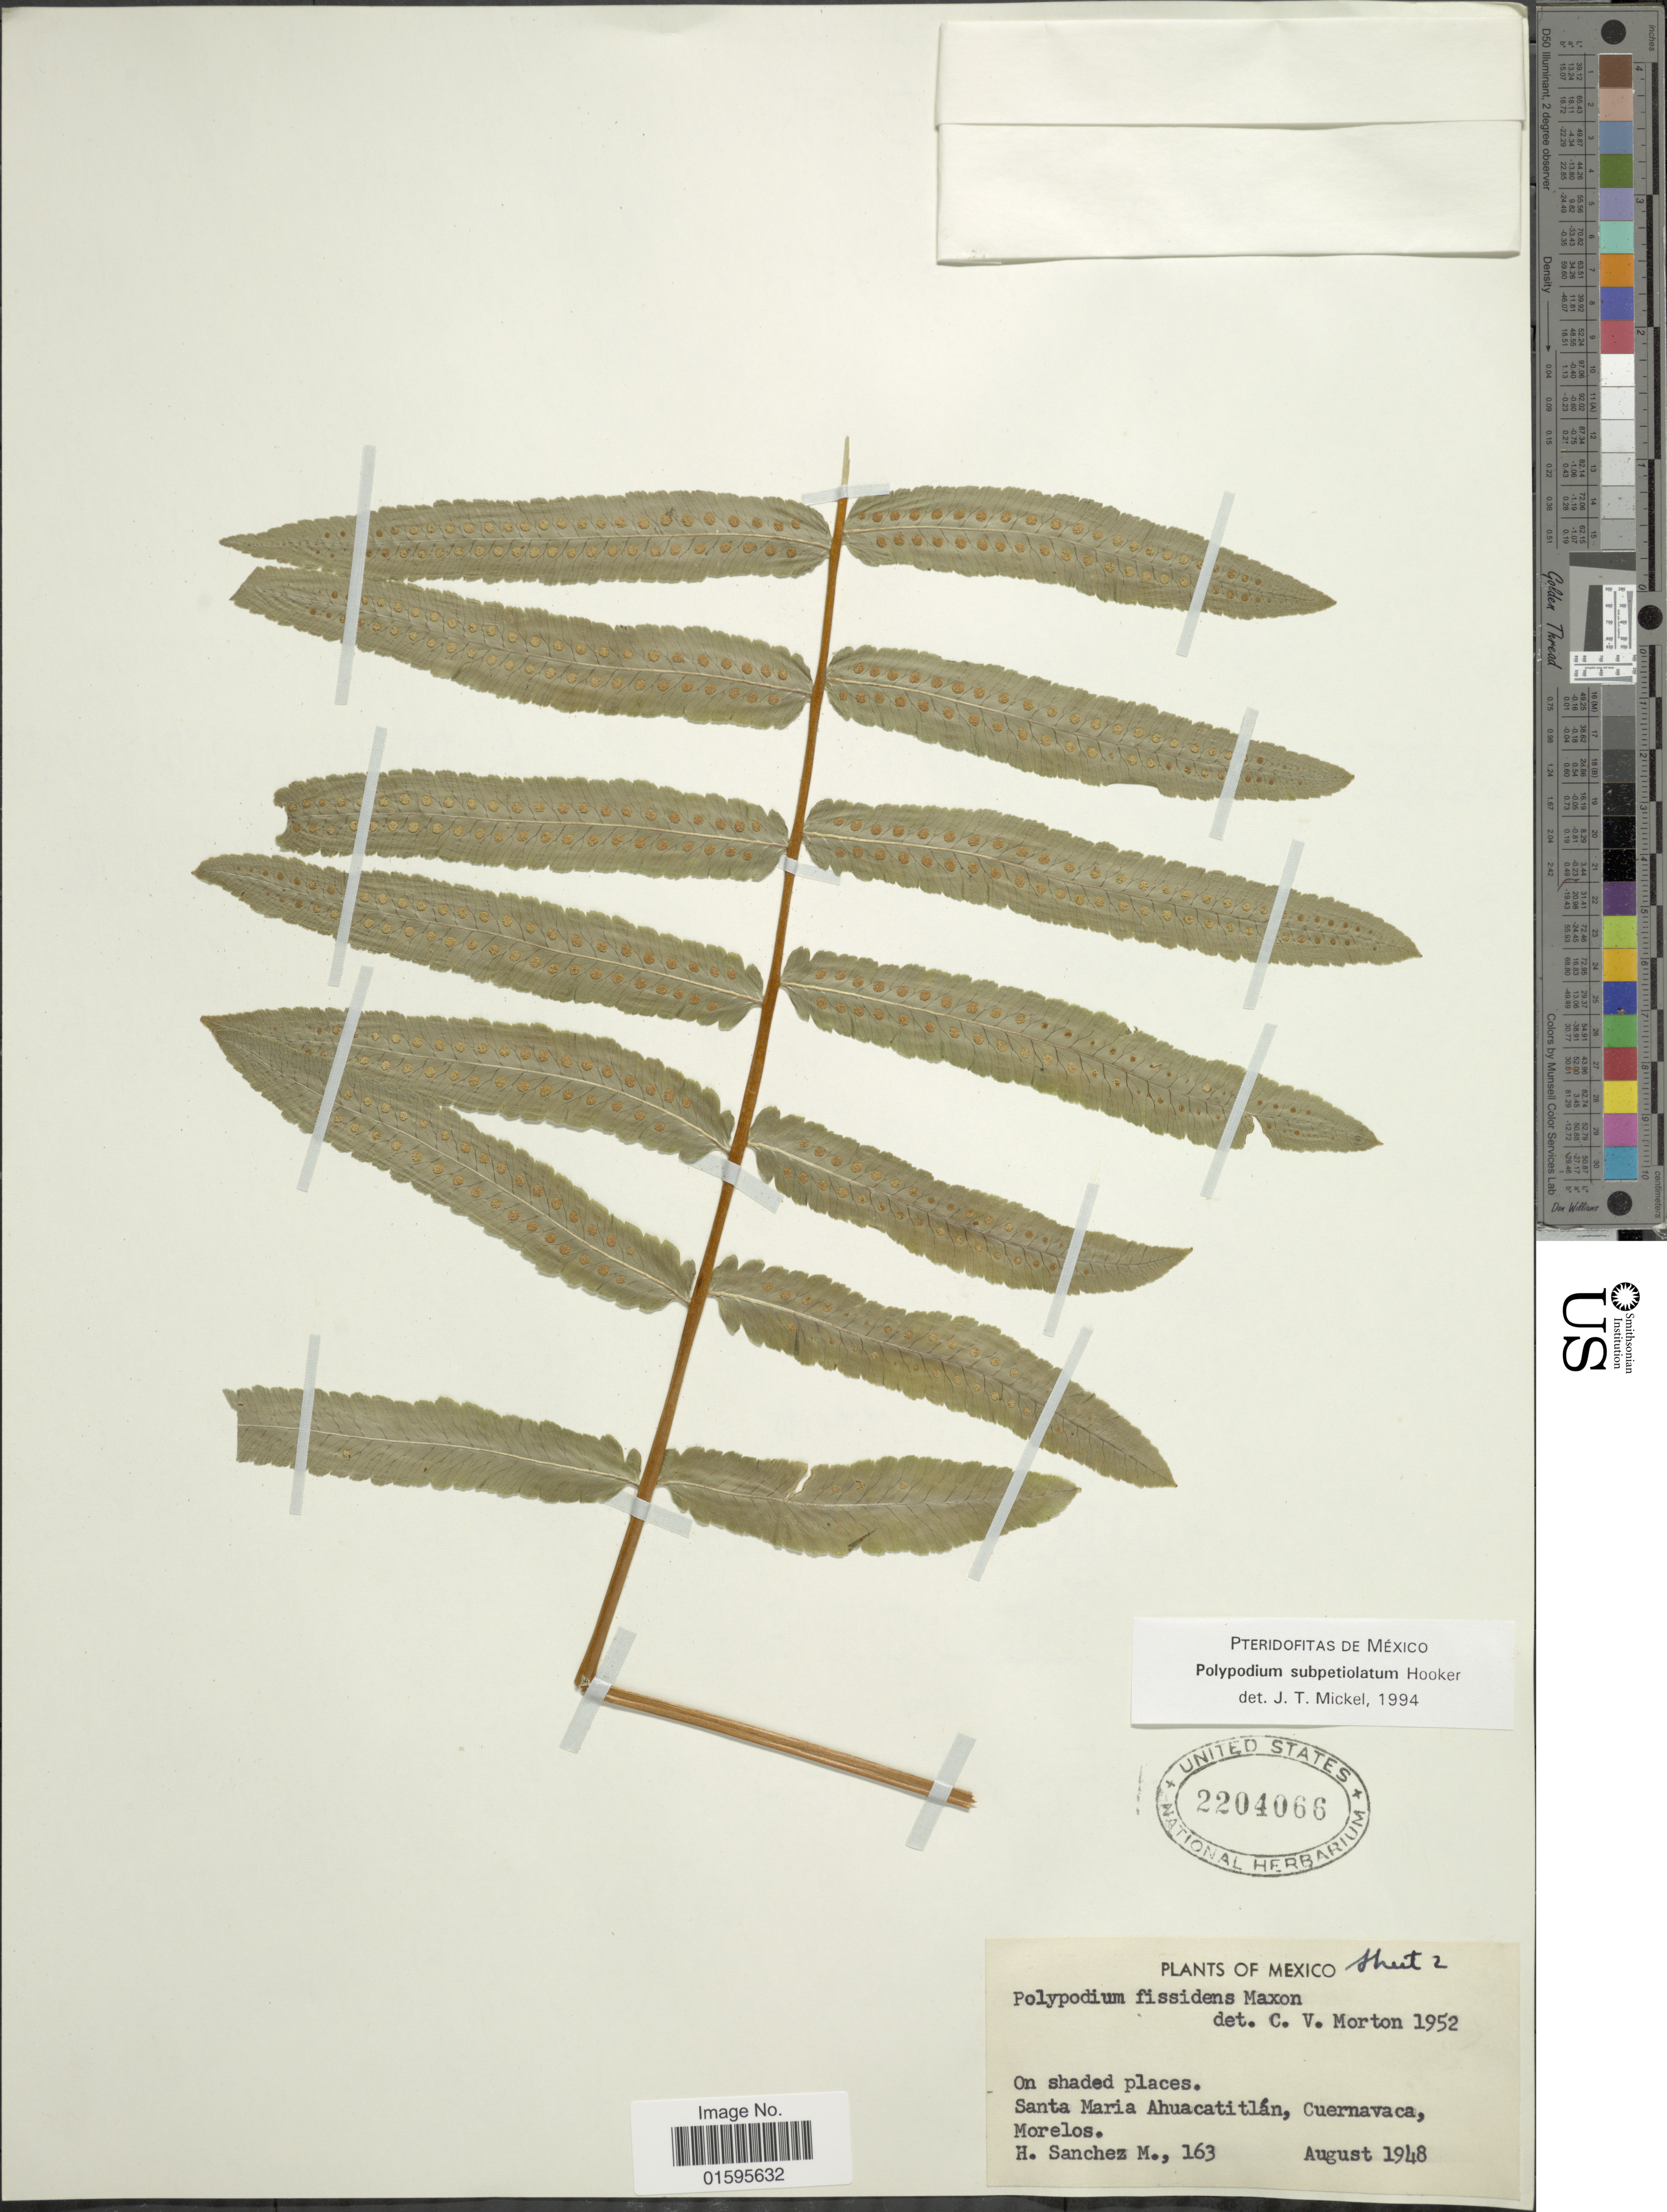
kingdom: Plantae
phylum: Tracheophyta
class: Polypodiopsida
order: Polypodiales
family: Polypodiaceae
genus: Polypodium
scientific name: Polypodium subpetiolatum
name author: Hook.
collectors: H. Sánchez-Mejorada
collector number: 163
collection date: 1948-08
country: Mexico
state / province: Morelos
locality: Santa Maria Ahuacatitlan, Cuernavaca, Morelos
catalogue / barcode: US 2204066